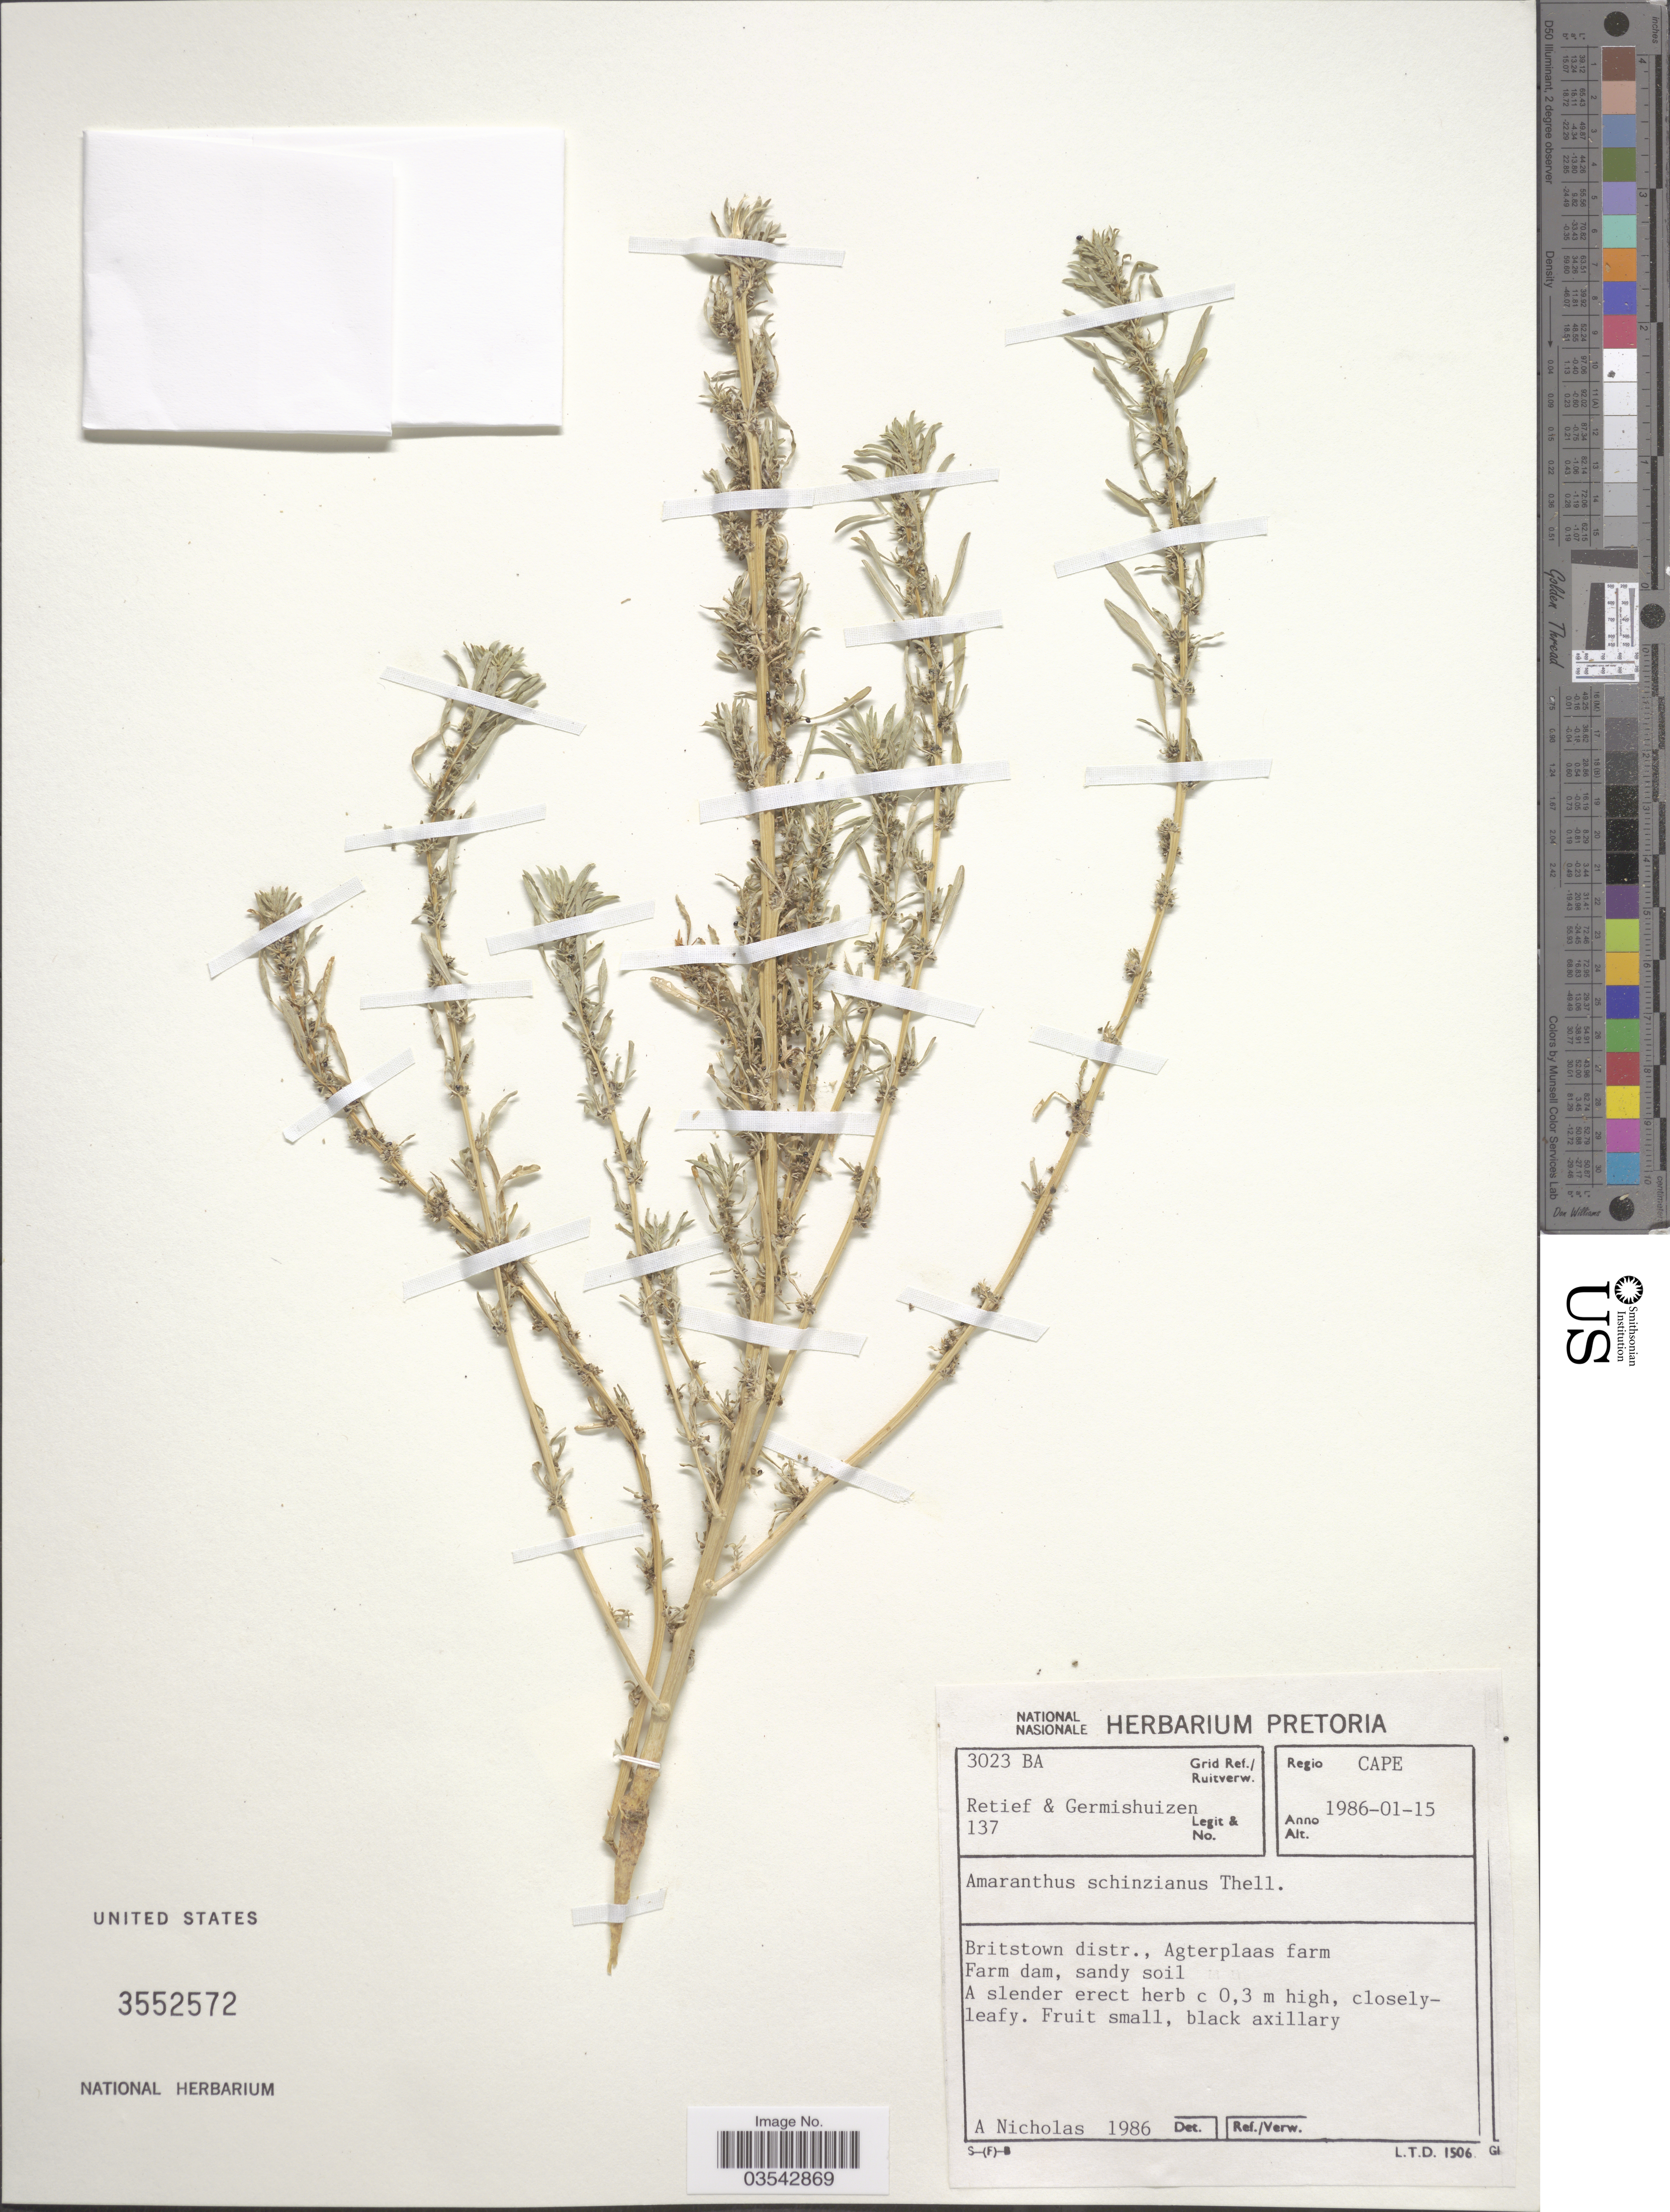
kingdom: Plantae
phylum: Tracheophyta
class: Magnoliopsida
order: Caryophyllales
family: Amaranthaceae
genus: Amaranthus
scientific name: Amaranthus schinzianus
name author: Thell.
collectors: -. Retief & Germishuizen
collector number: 137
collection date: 1986-01-15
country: South Africa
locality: Grid Ref./ Ruitverw. 3023 BA. Regio Cape. Britstown distr., Agterplaas farm.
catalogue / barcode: US 3552572